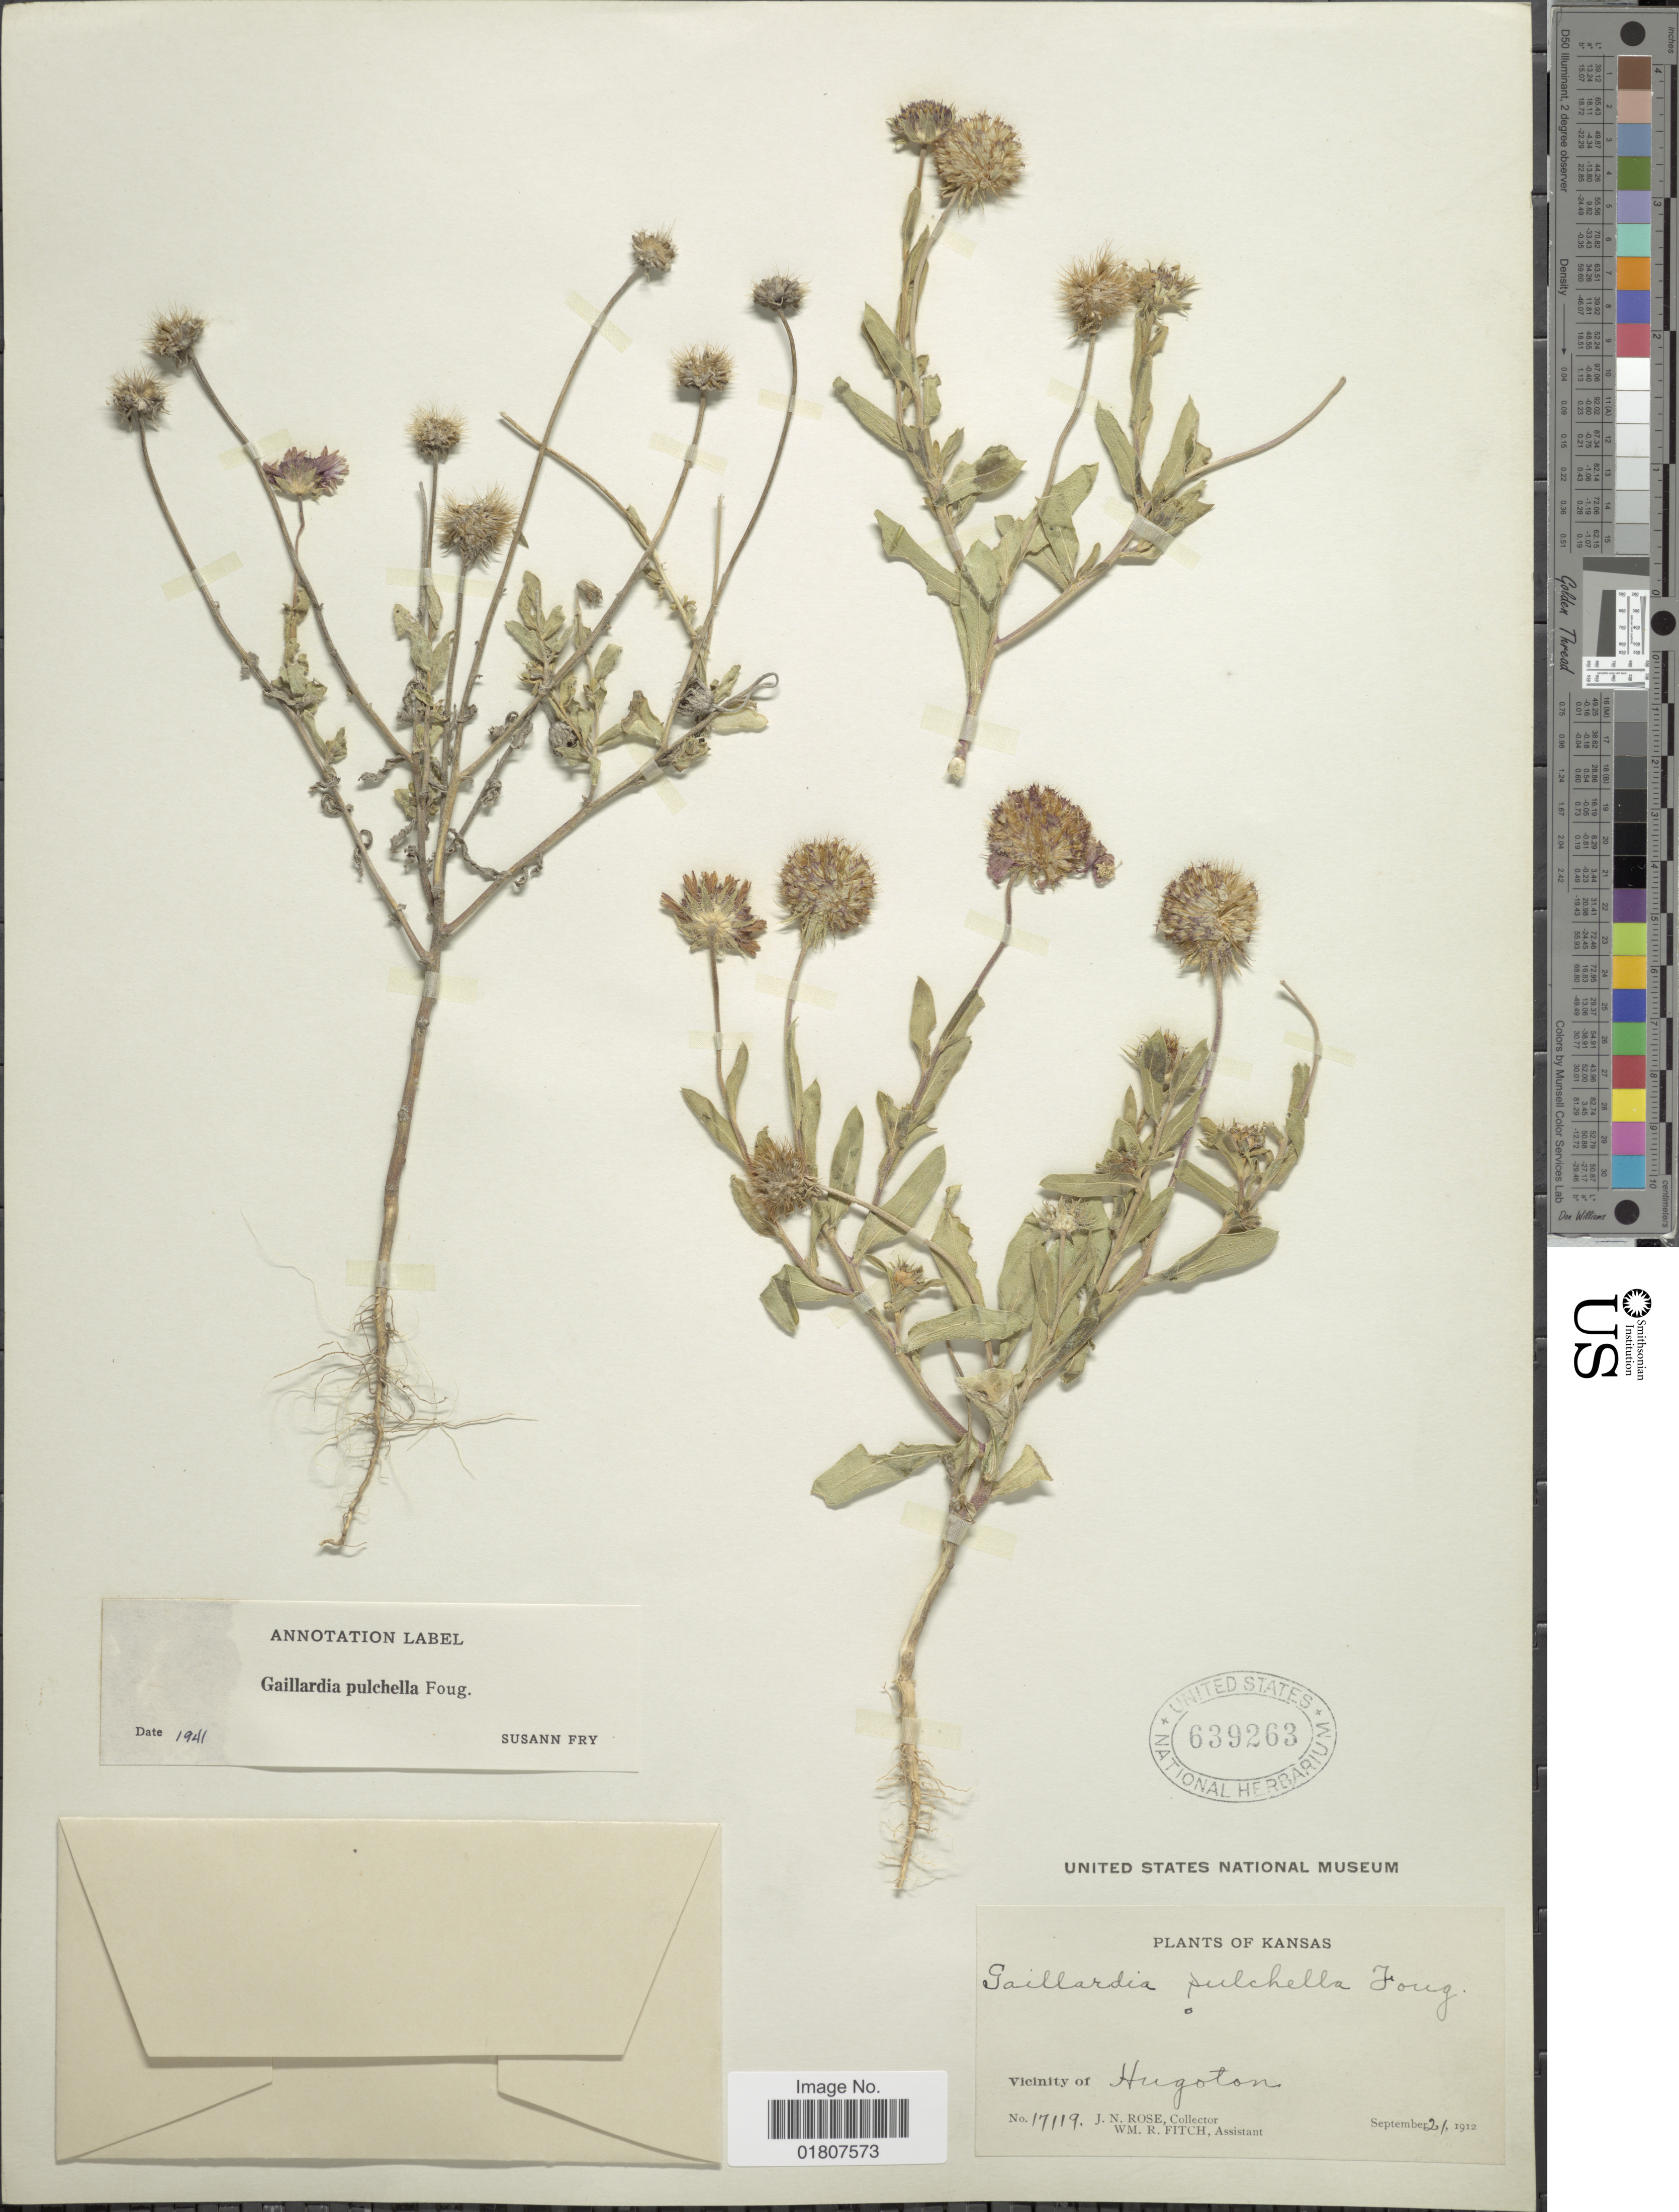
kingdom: Plantae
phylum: Tracheophyta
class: Magnoliopsida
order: Asterales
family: Asteraceae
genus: Gaillardia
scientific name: Gaillardia pulchella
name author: Foug.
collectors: J. N. Rose & W. R. Fitch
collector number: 17119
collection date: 1912-09-21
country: United States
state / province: Kansas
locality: Vicinity of Hugoton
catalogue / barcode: US 639263